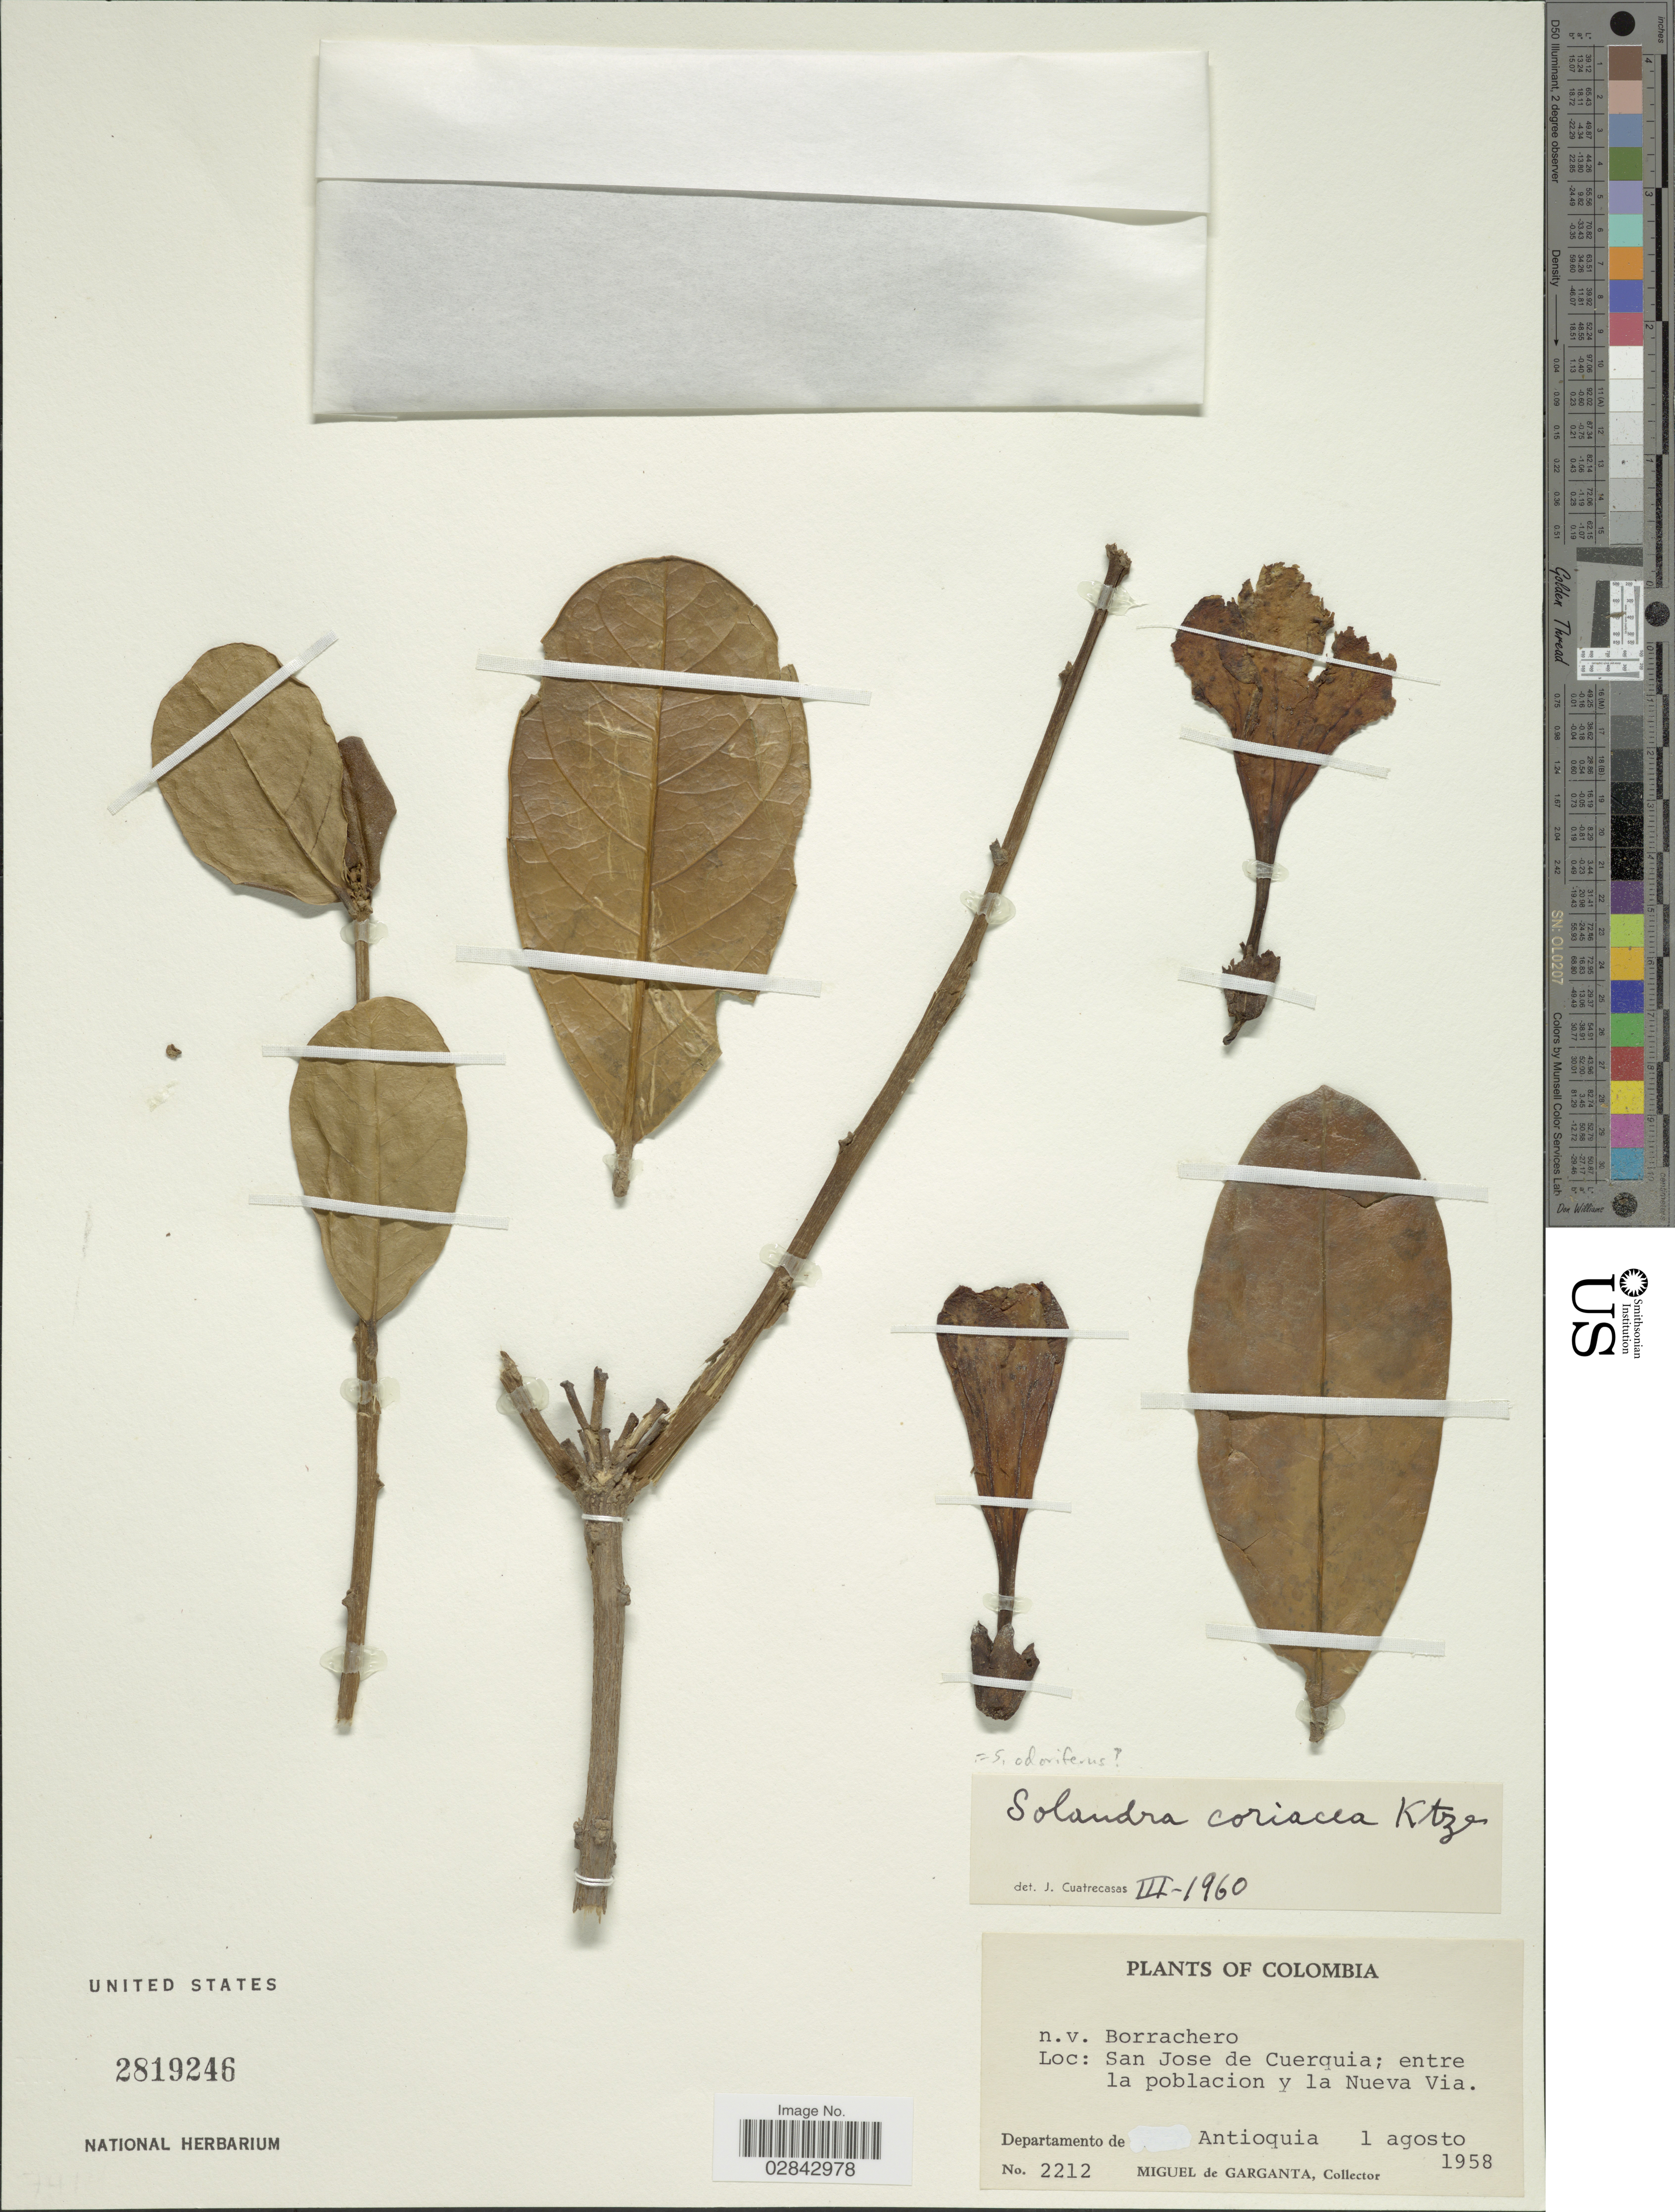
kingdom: Plantae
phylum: Tracheophyta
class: Magnoliopsida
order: Solanales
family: Solanaceae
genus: Schultesianthus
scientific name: Schultesianthus odoriferus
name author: (Cuatrec.) Hunz.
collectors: M. Garganta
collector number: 2212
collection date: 1958-08-01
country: Colombia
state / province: Antioquia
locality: San Jose de Cuerquia; entre la poblacion y la Nueva Via. Departamento de Antioquia.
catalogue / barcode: US 2819246